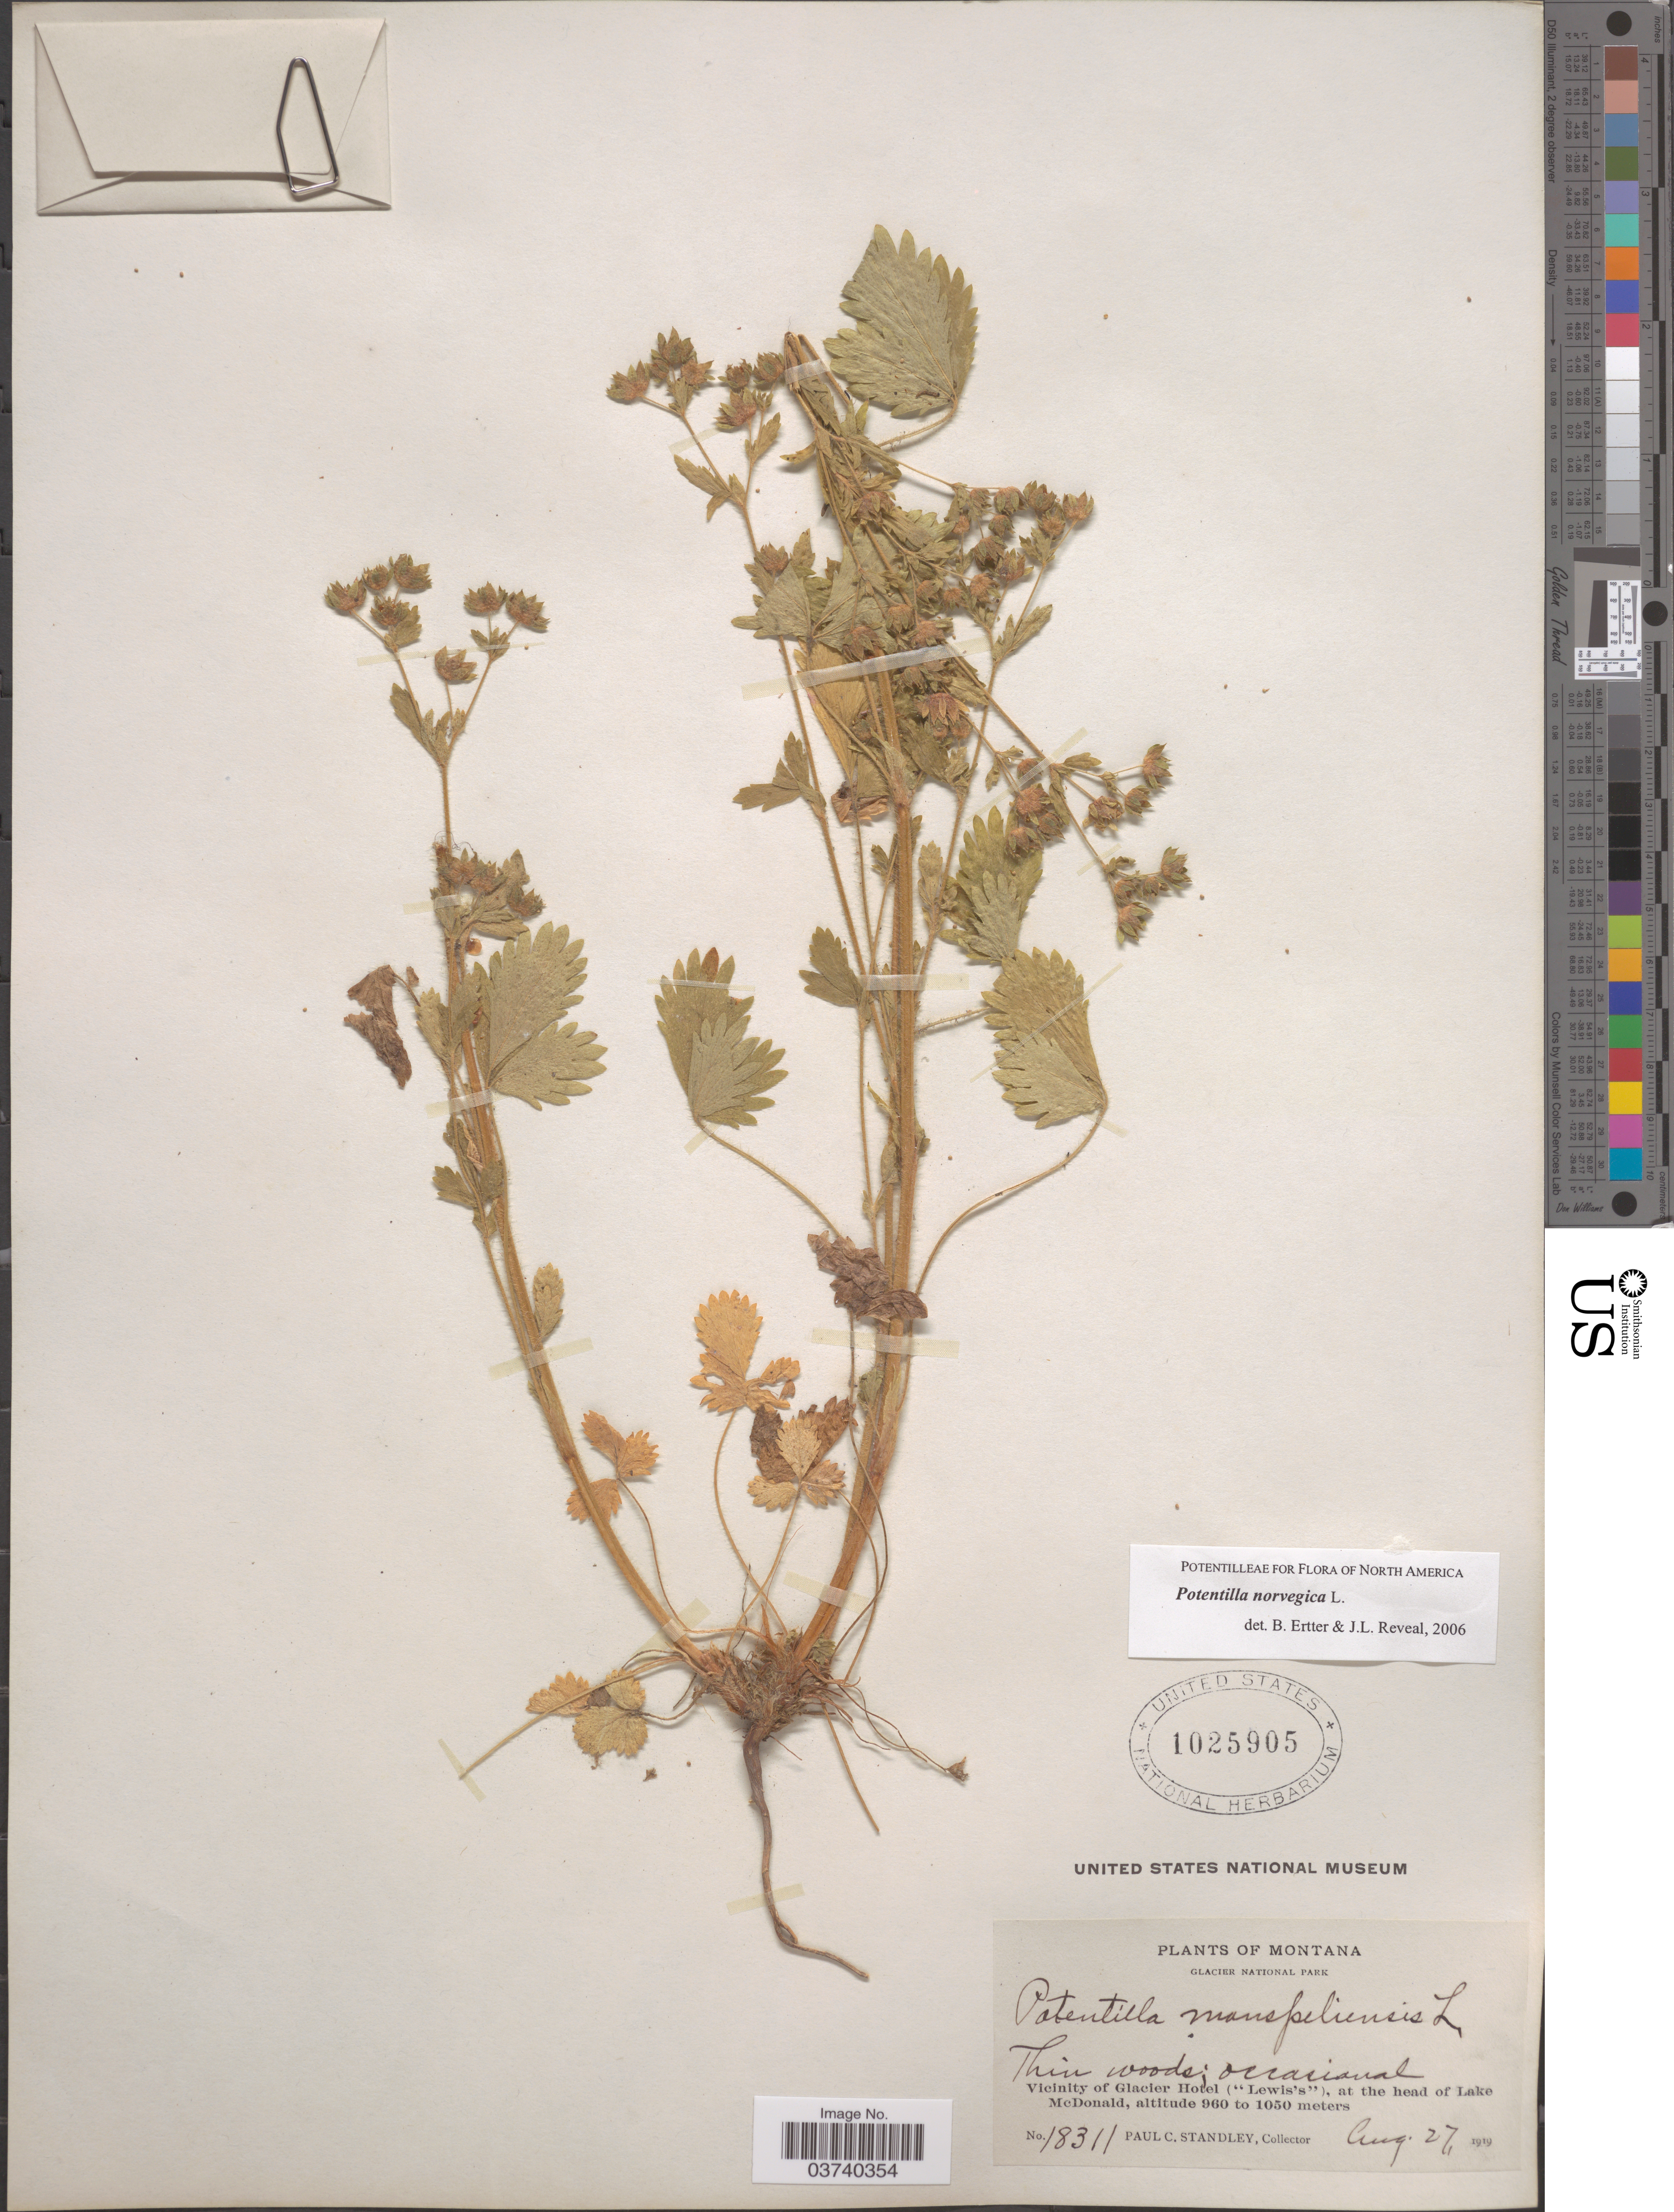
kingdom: Plantae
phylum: Tracheophyta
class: Magnoliopsida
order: Rosales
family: Rosaceae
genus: Potentilla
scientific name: Potentilla norvegica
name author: L.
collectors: P. C. Standley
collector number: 18311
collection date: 1919-08-27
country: United States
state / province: Montana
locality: Glacier National Park. Vicinity of Glacier Hotel ("Lewis's"), at the head of Lake McDonald.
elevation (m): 960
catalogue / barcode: US 1025905